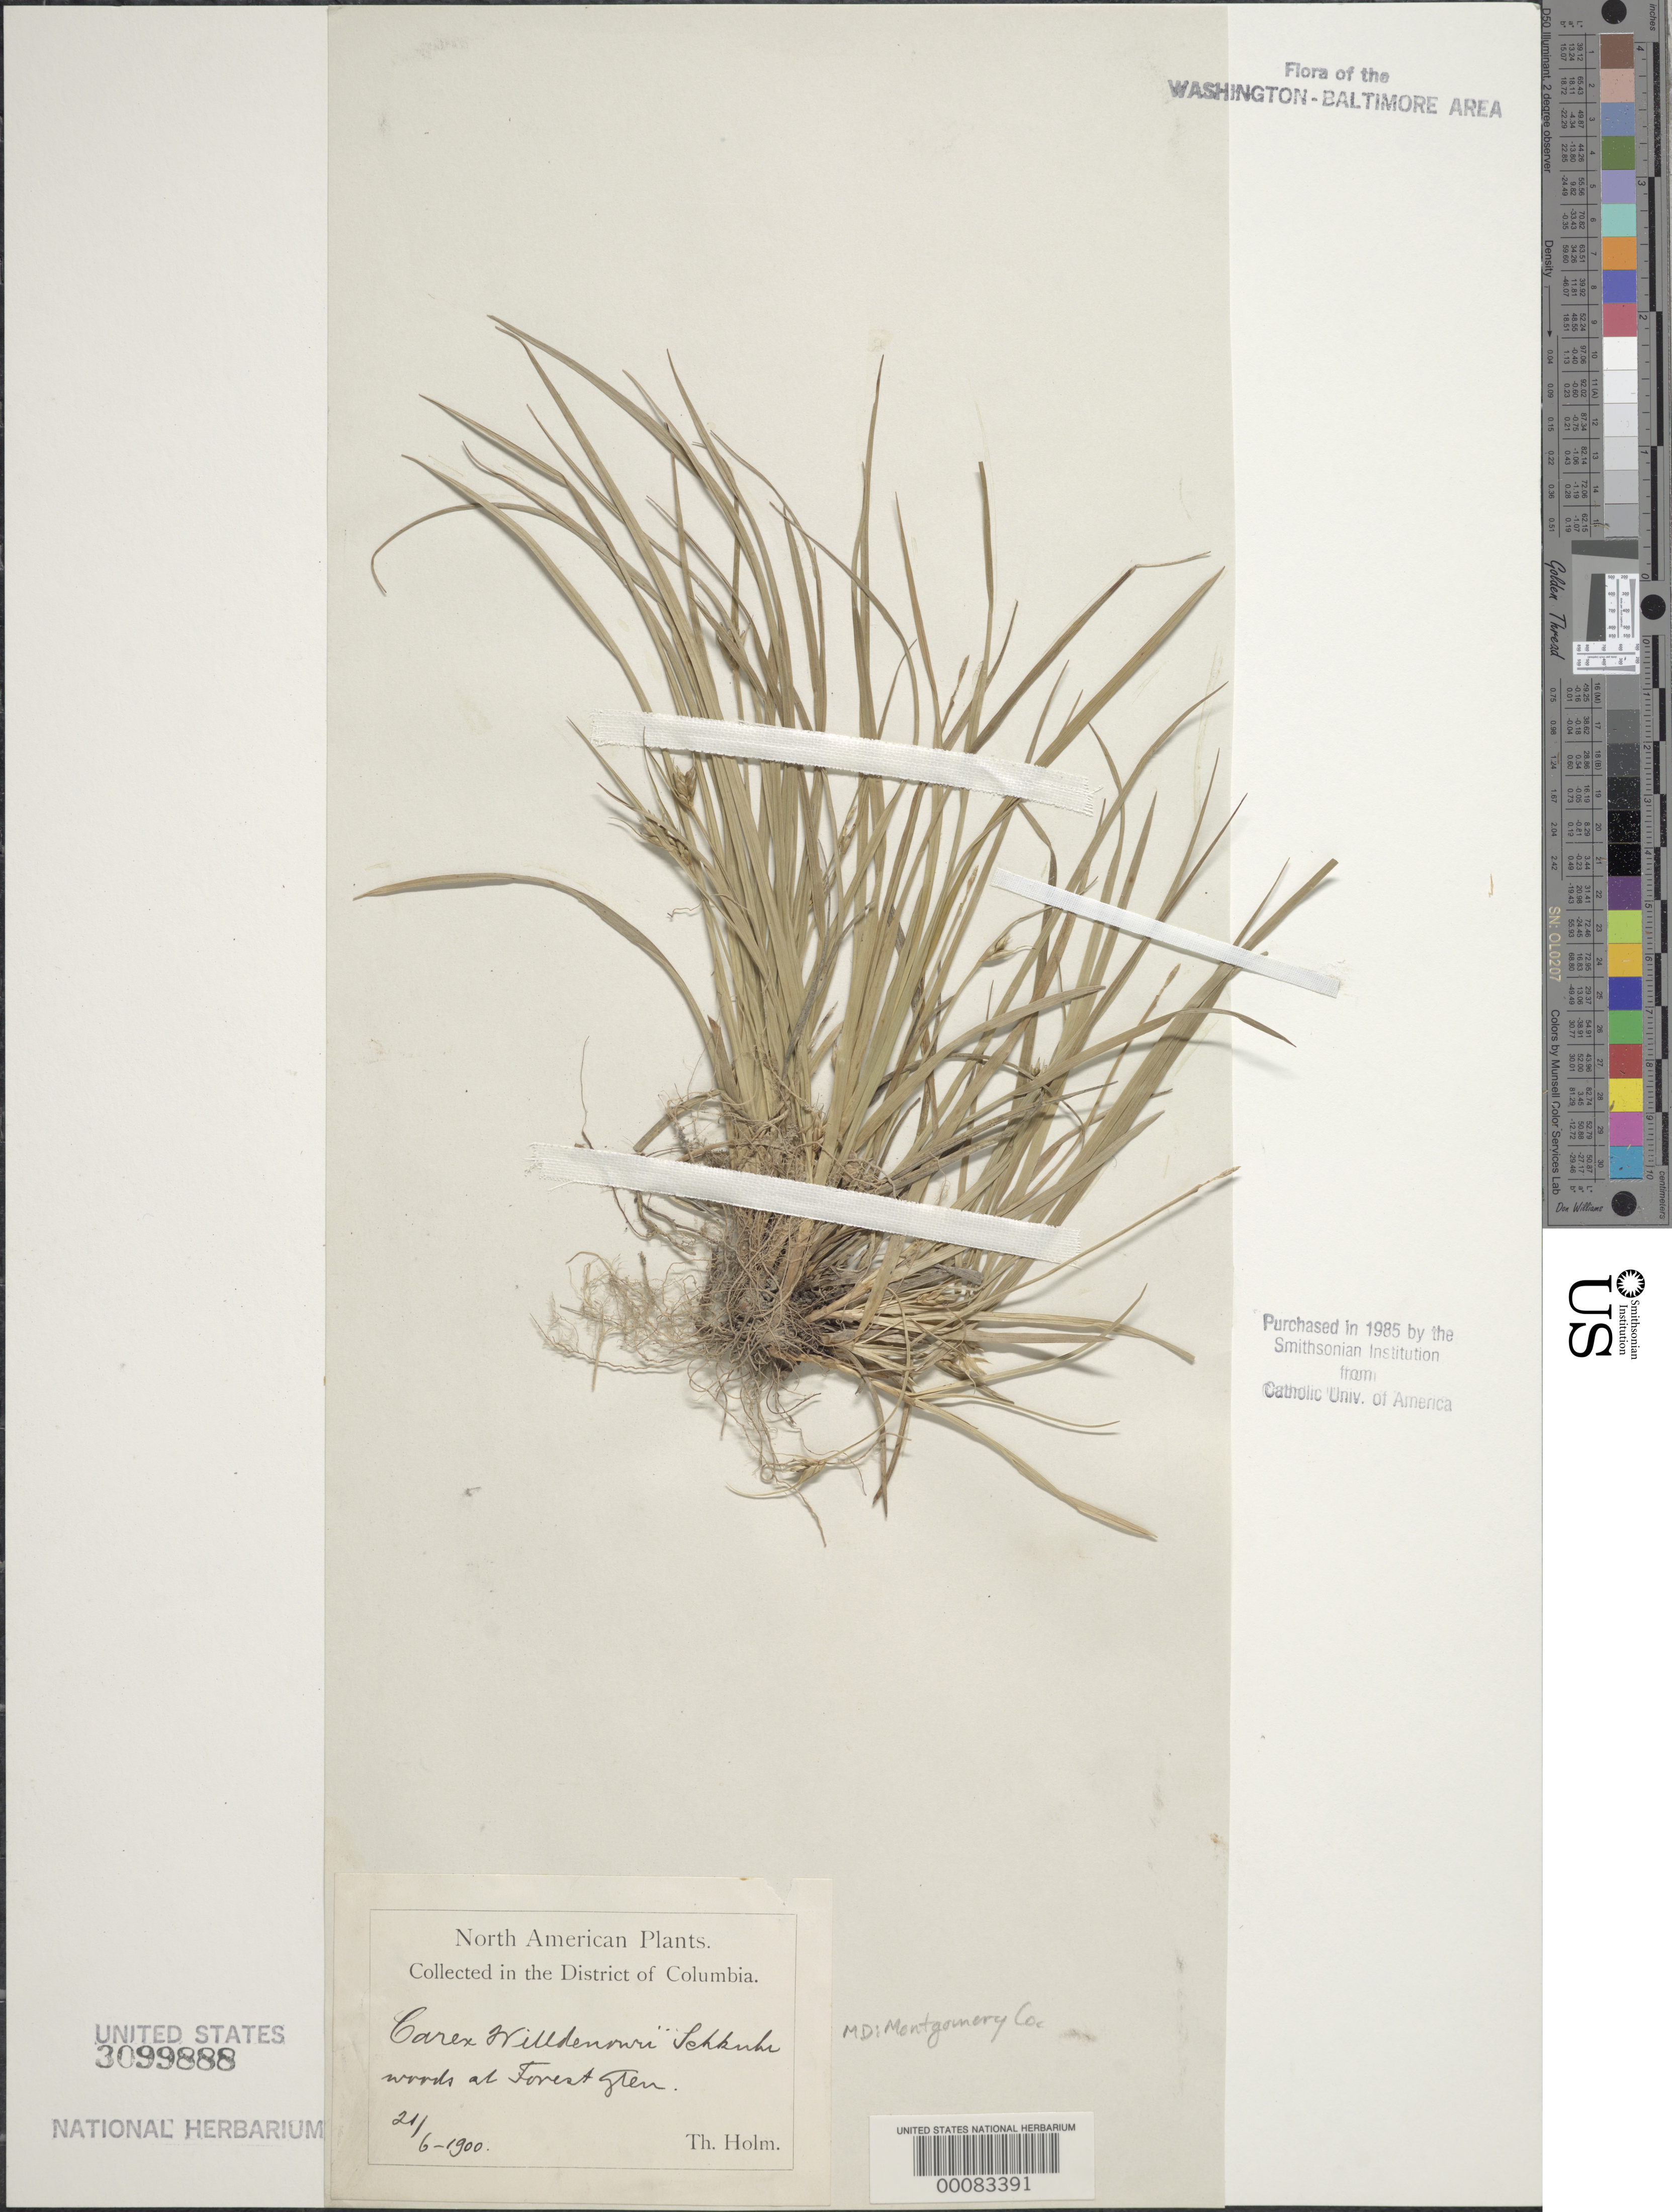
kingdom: Plantae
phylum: Tracheophyta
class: Liliopsida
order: Poales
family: Cyperaceae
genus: Carex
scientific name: Carex willdenowii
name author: Willd.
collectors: T. Holm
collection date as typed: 21 Jun 1900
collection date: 1900-06-21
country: United States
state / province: Maryland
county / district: Montgomery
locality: Forest Glen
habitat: Woods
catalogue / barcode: US 3099888